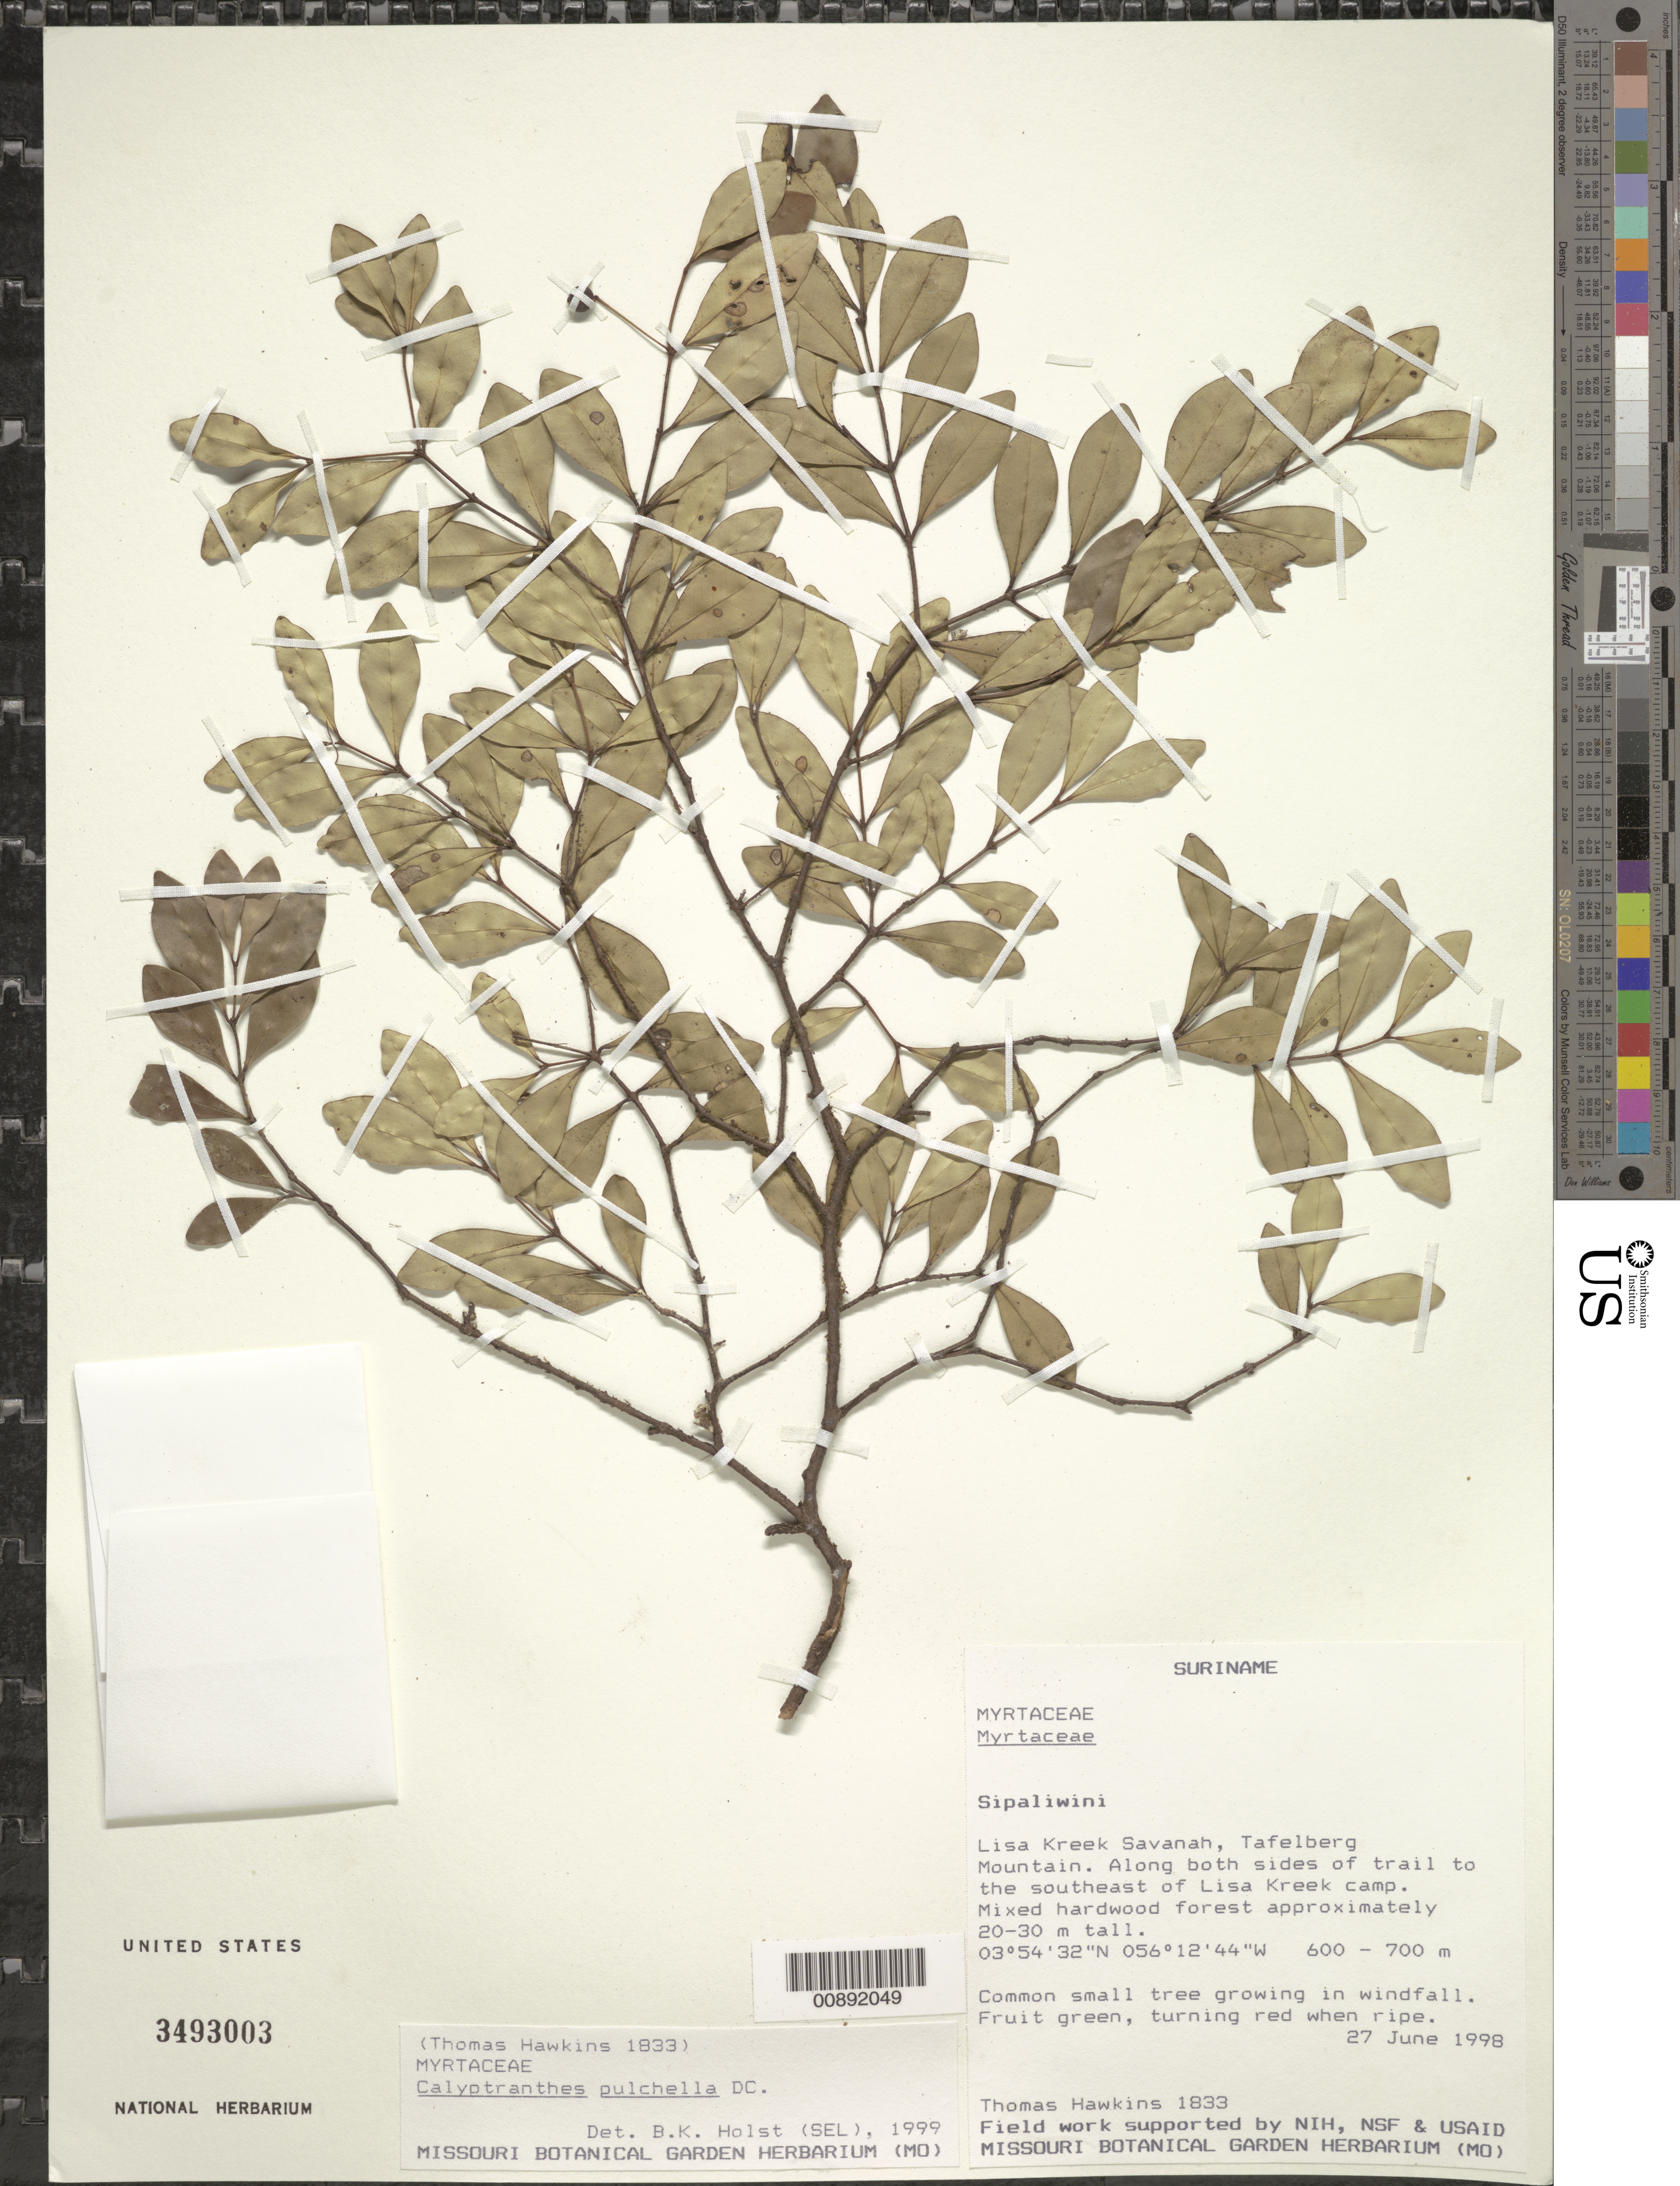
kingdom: Plantae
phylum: Tracheophyta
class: Magnoliopsida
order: Myrtales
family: Myrtaceae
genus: Myrcia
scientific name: Myrcia pulchella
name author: (DC.) A.R. Lourenço & E. Lucas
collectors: T. Hawkins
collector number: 1833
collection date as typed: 27-Jun-98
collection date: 1998-06-27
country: Suriname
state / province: Sipaliwini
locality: Tafelberg (Table Mountain), Lisa Kreek Savanna; along both sides of trail to the southeast of Lisa Kreek camp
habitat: Mixed hardwood forest, approx 20-30 m high; in windfall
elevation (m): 600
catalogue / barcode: US 3493003